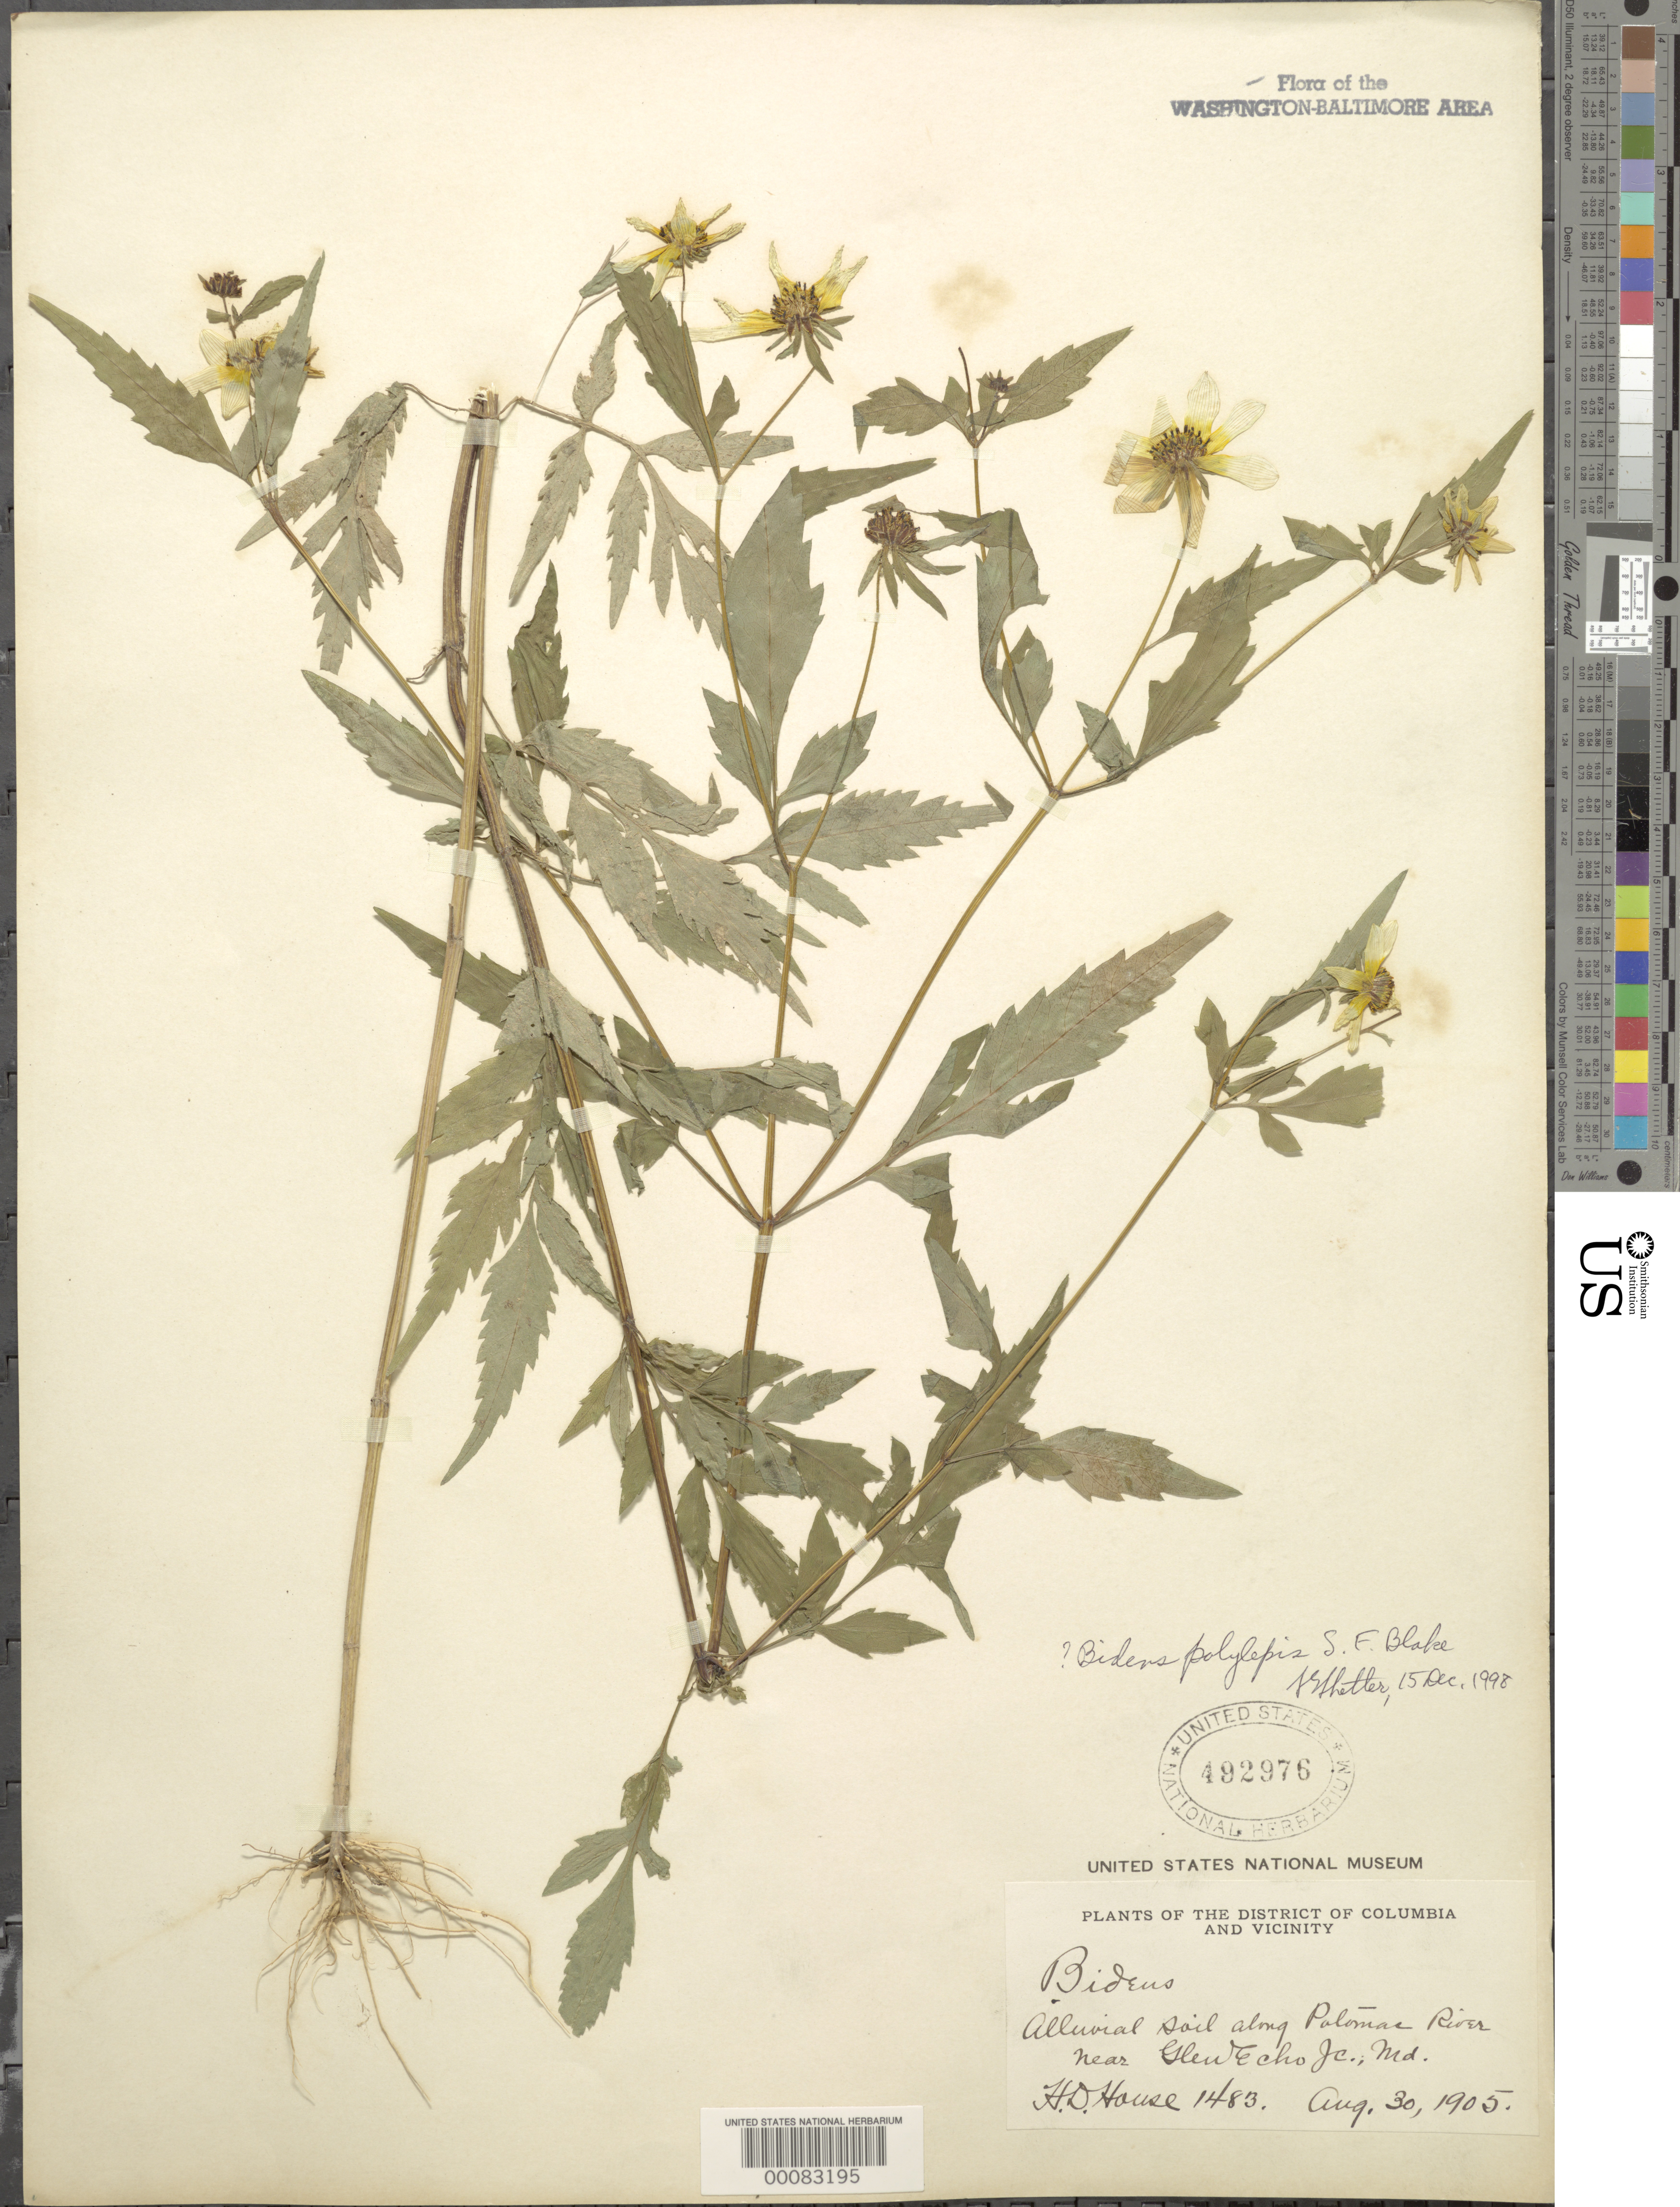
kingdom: Plantae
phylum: Tracheophyta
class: Magnoliopsida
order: Asterales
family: Asteraceae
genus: Bidens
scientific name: Bidens polylepis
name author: S.F. Blake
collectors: H. D. House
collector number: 1483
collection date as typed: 30 Aug 1905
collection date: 1905-08-30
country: United States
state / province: Maryland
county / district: Montgomery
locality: Near Glen Echo on Potomac River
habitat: Alluvial soil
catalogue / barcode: US 492976